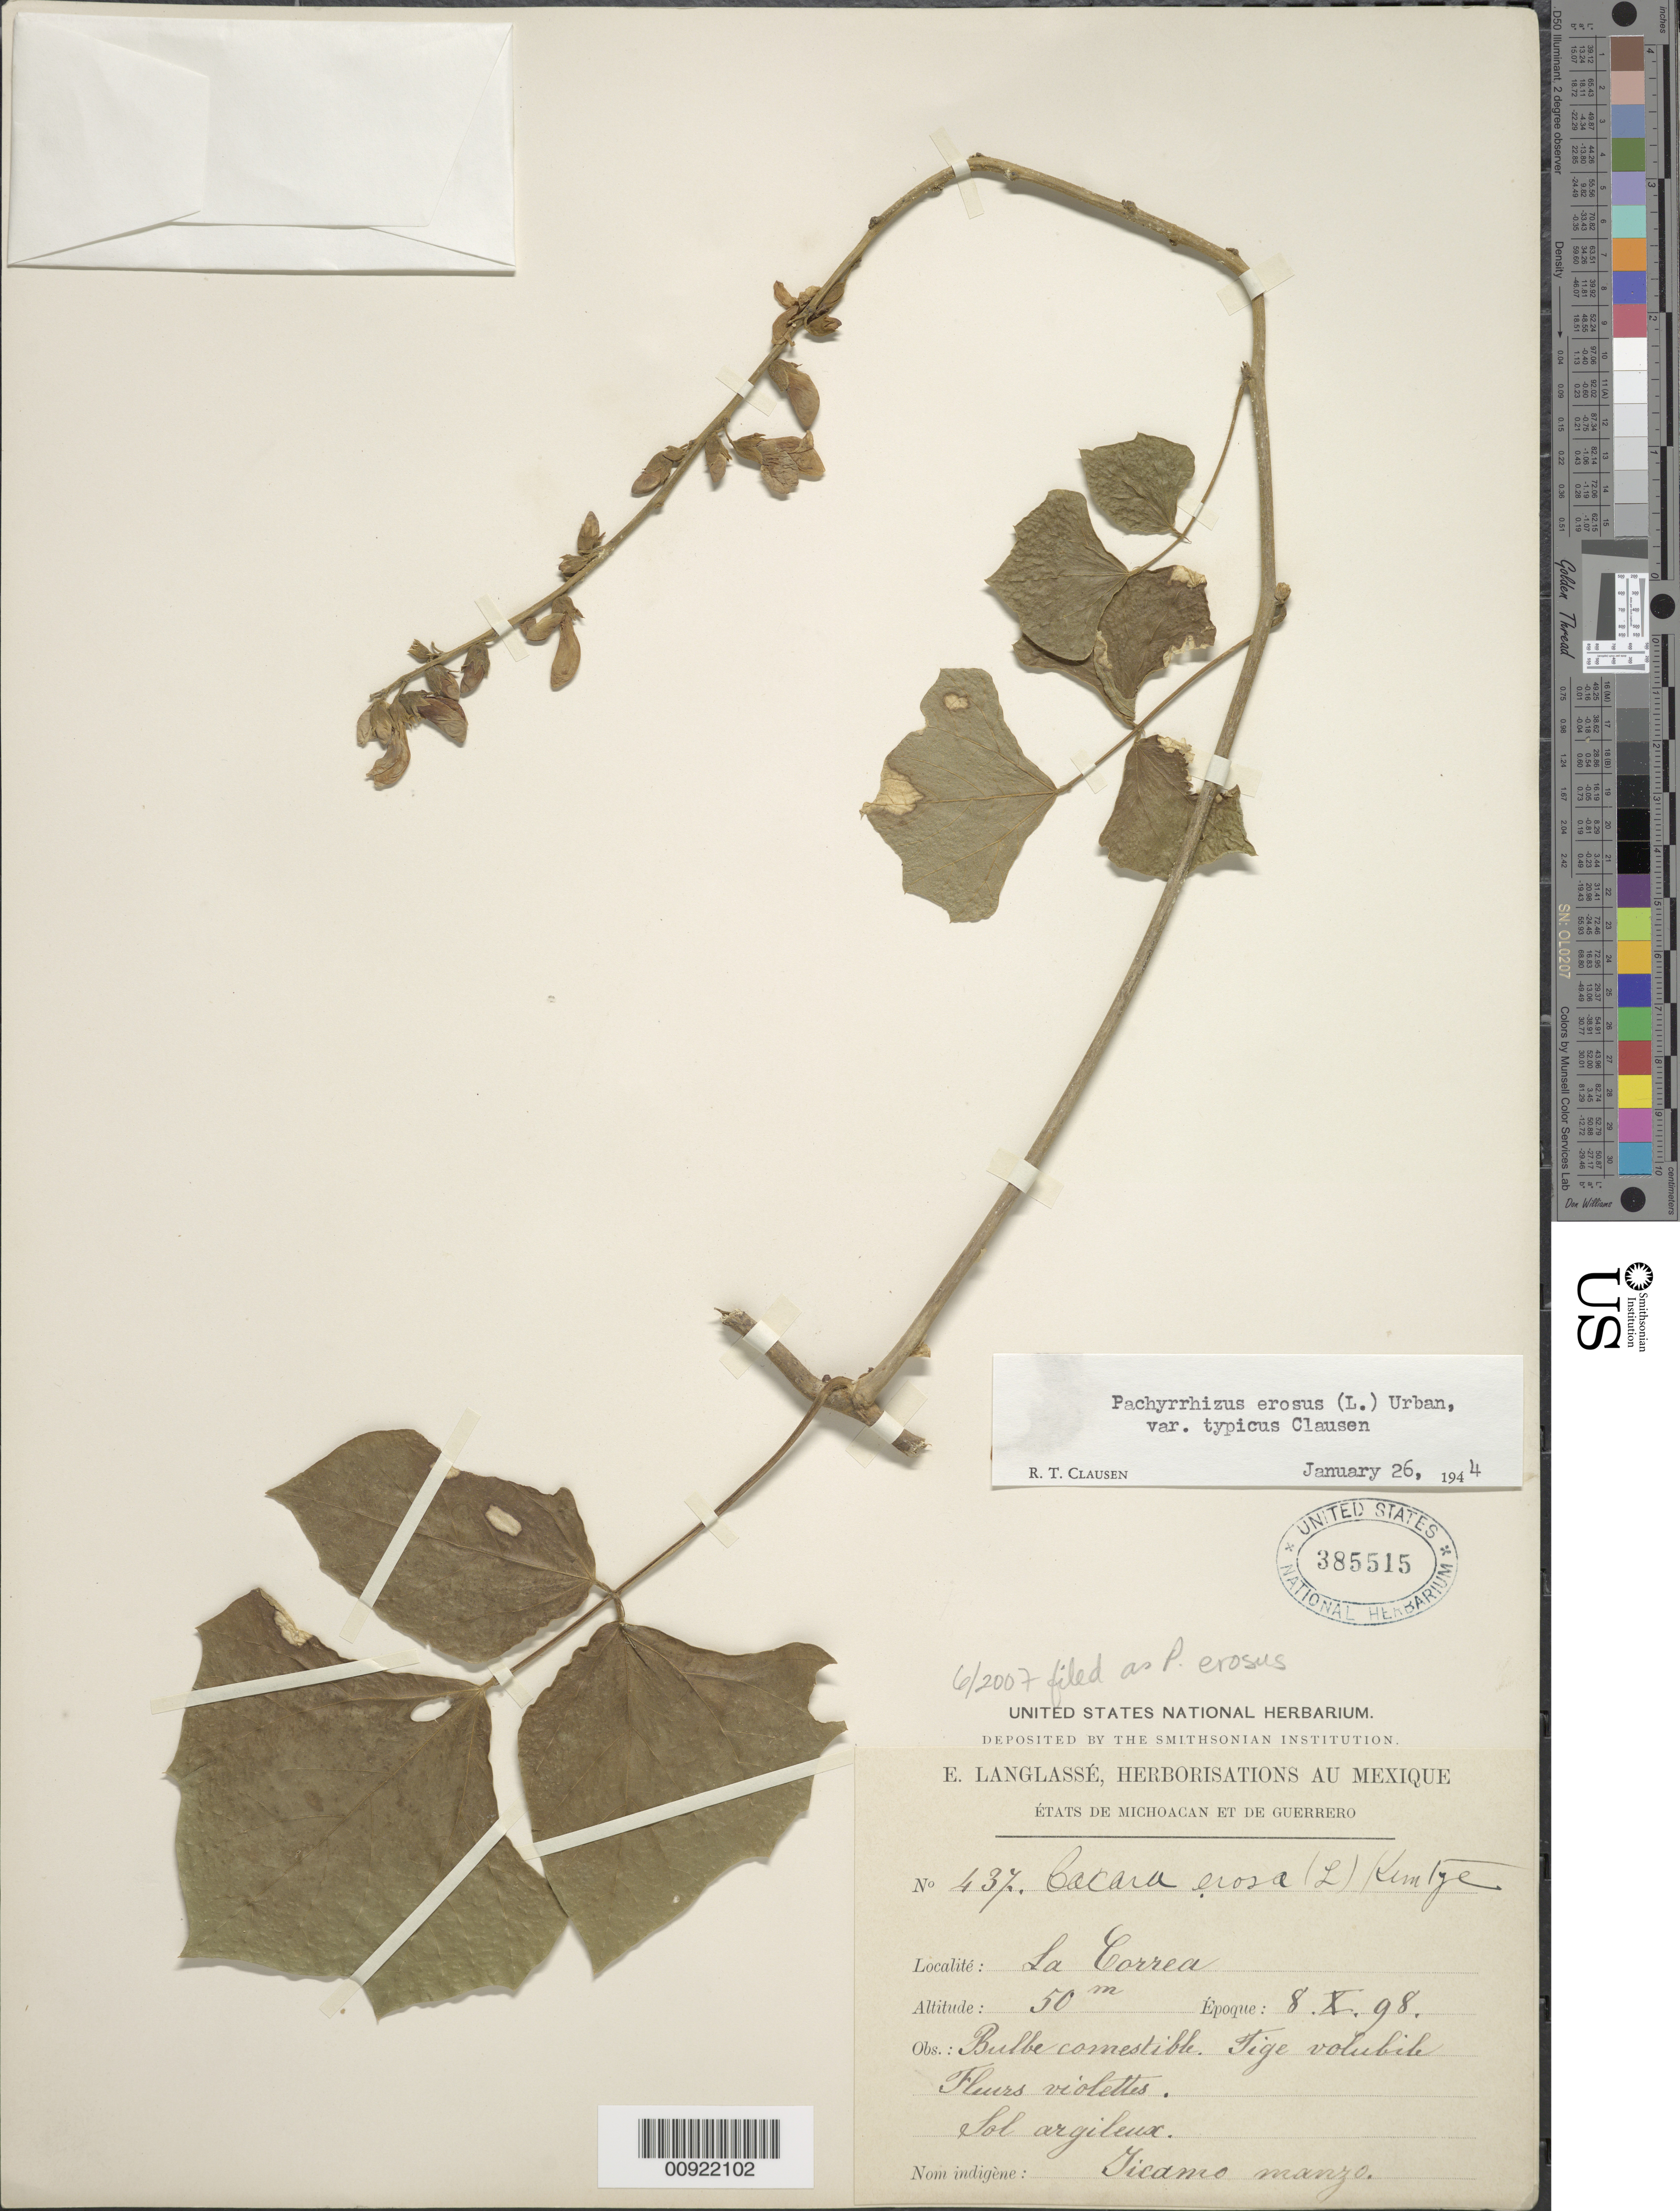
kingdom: Plantae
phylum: Tracheophyta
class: Magnoliopsida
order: Fabales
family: Fabaceae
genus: Pachyrhizus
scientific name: Pachyrhizus erosus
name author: (L.) Urb.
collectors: E. Langlassé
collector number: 437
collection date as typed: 08 Oct 1898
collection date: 1898-10-08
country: Mexico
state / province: Guerrero / Michoacán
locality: La Correa. États de Michoacán et de Guerrero.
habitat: Sol argileux.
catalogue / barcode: US 385515